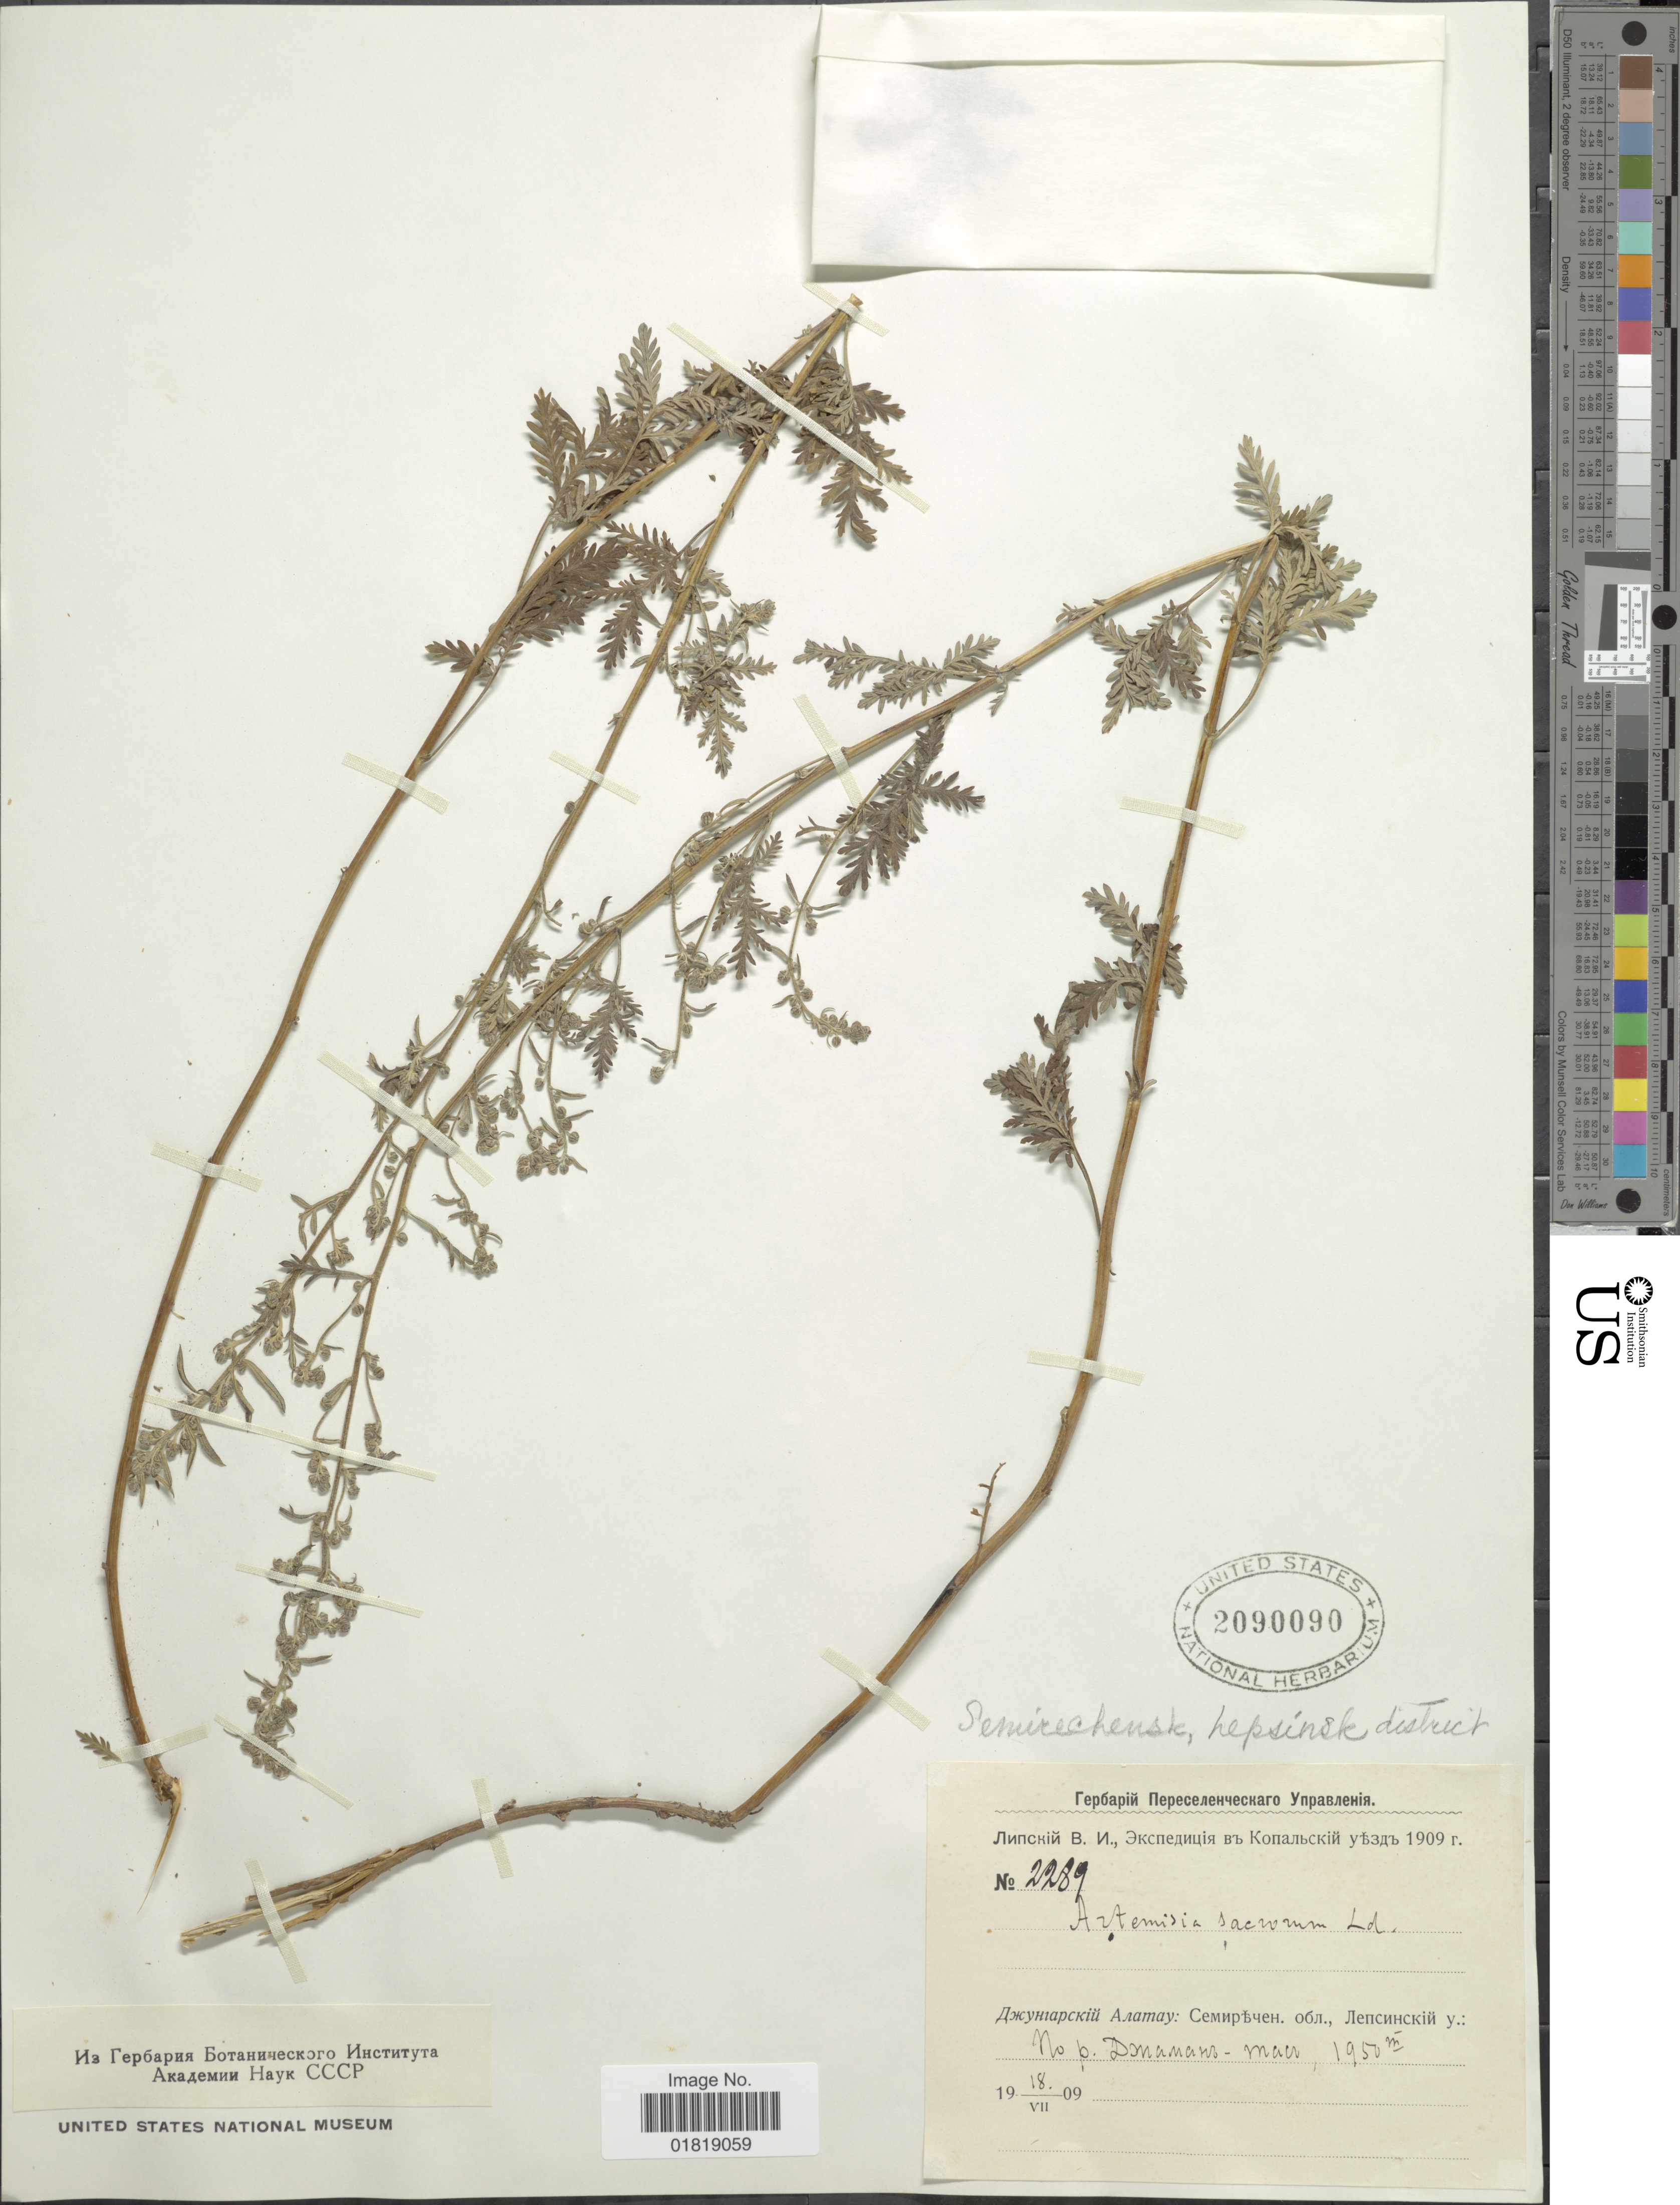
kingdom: Plantae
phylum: Tracheophyta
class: Magnoliopsida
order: Asterales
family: Asteraceae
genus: Artemisia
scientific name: Artemisia sacrorum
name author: Ledeb.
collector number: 2289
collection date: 1909-07-18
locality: No p. Donanamb-macr [interpreted]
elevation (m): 1950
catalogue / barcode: US 2090090